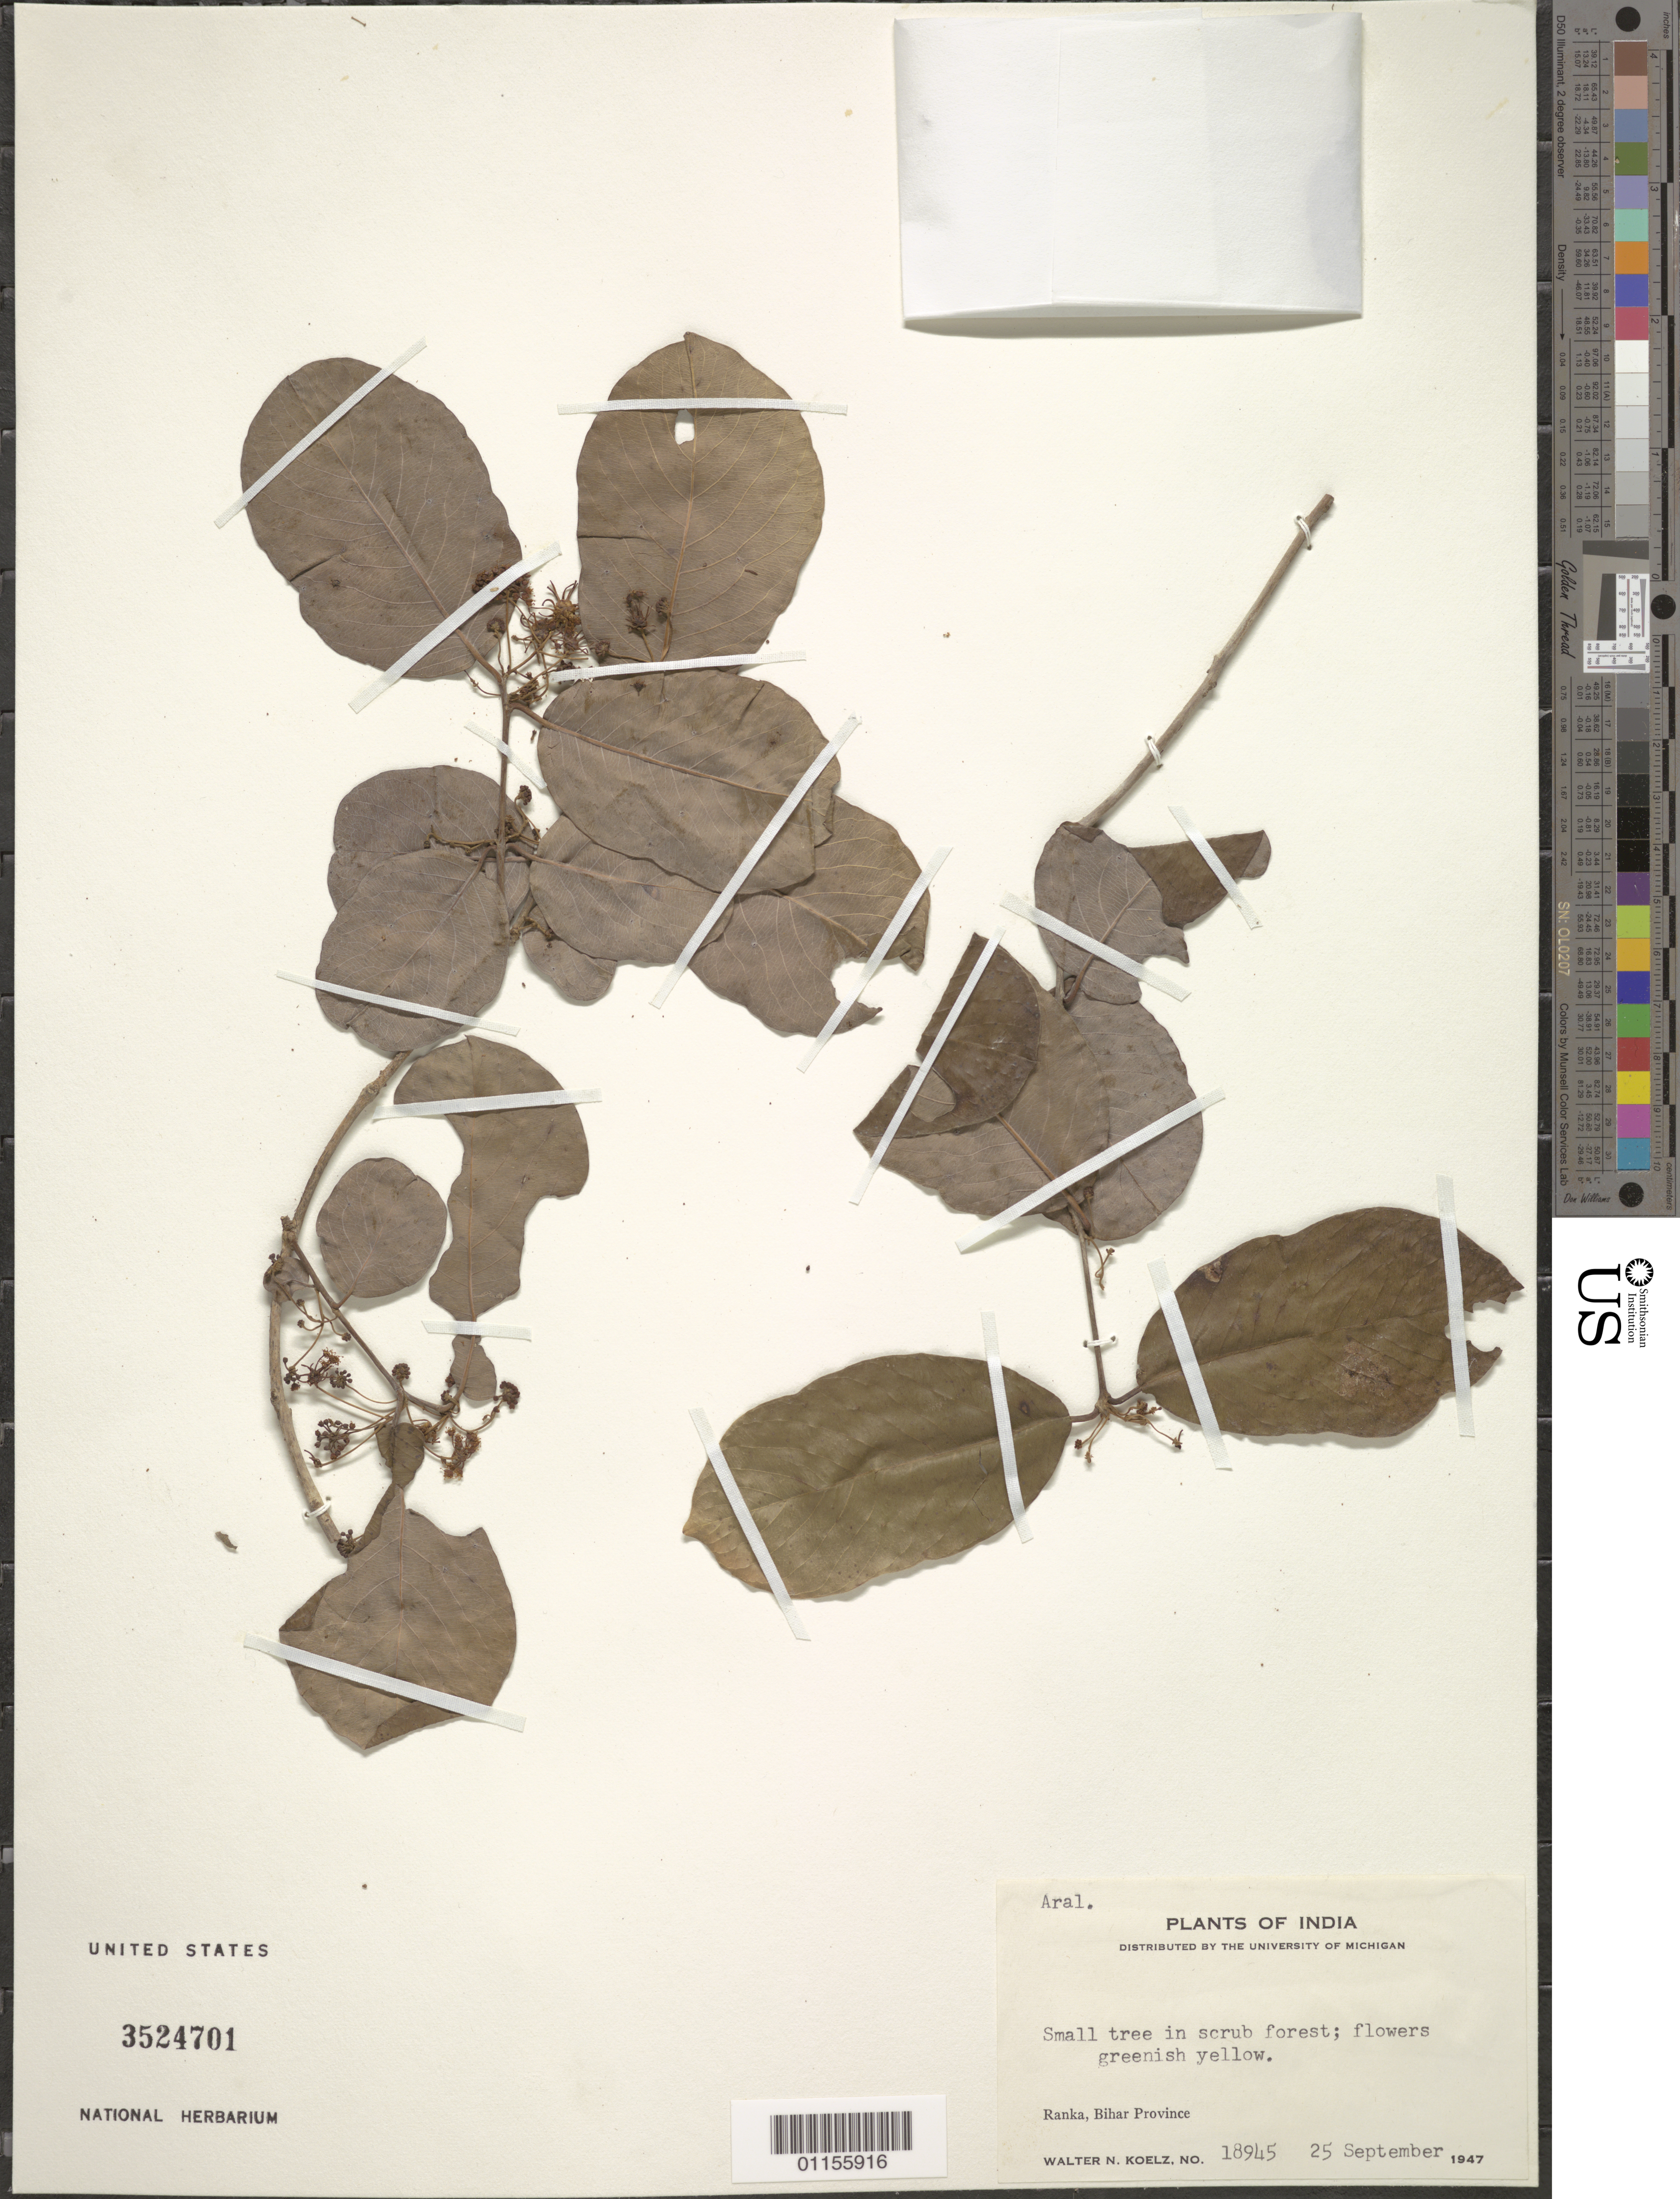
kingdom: Plantae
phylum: Tracheophyta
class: Magnoliopsida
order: Apiales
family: Araliaceae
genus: Aralia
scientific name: Aralia gintungensis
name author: C.Y. Wu ex K.M. Feng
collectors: W. N. Koelz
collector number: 18945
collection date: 1947-09-25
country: India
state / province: Bihar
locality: Ranka.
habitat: Small tree in scrub forest.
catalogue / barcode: US 3524701